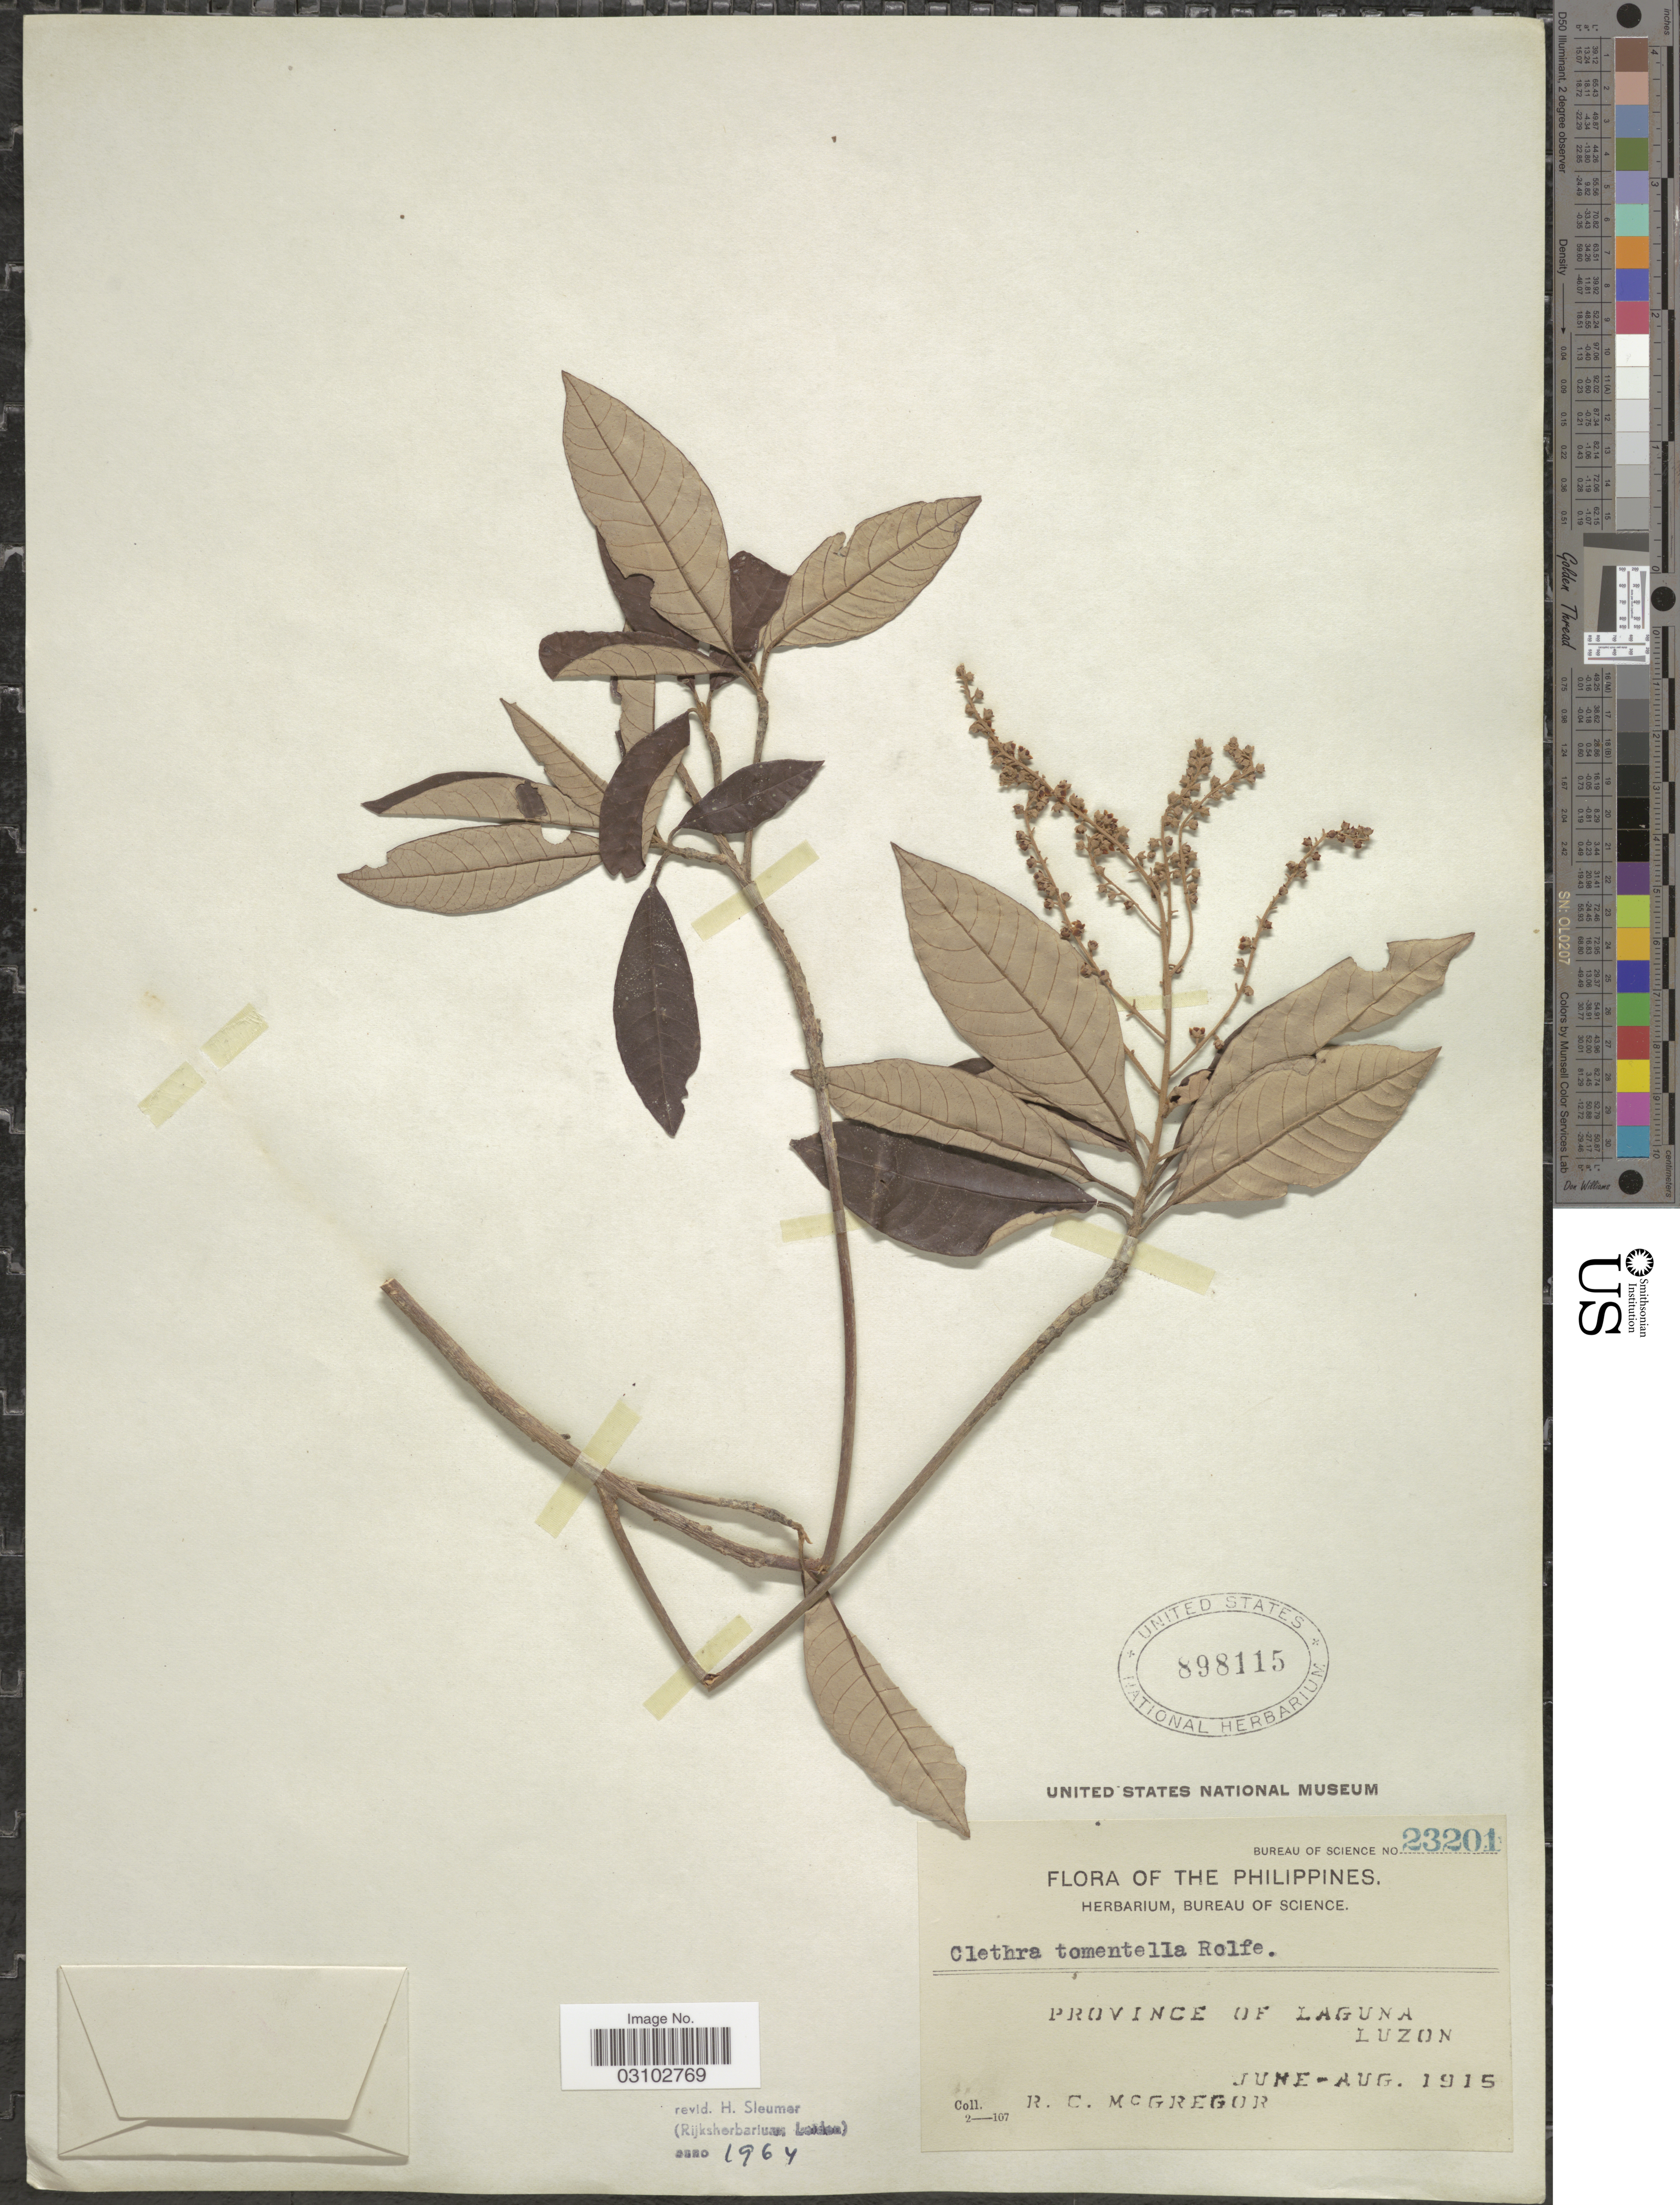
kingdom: Plantae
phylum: Tracheophyta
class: Magnoliopsida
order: Ericales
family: Clethraceae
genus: Clethra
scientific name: Clethra tomentella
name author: Rolfe ex Dunn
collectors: R. C. McGregor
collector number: Bureau of Science 23201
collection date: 1915-06/1915-08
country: Philippines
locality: Province of Laguna, Luzon.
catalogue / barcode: US 898115